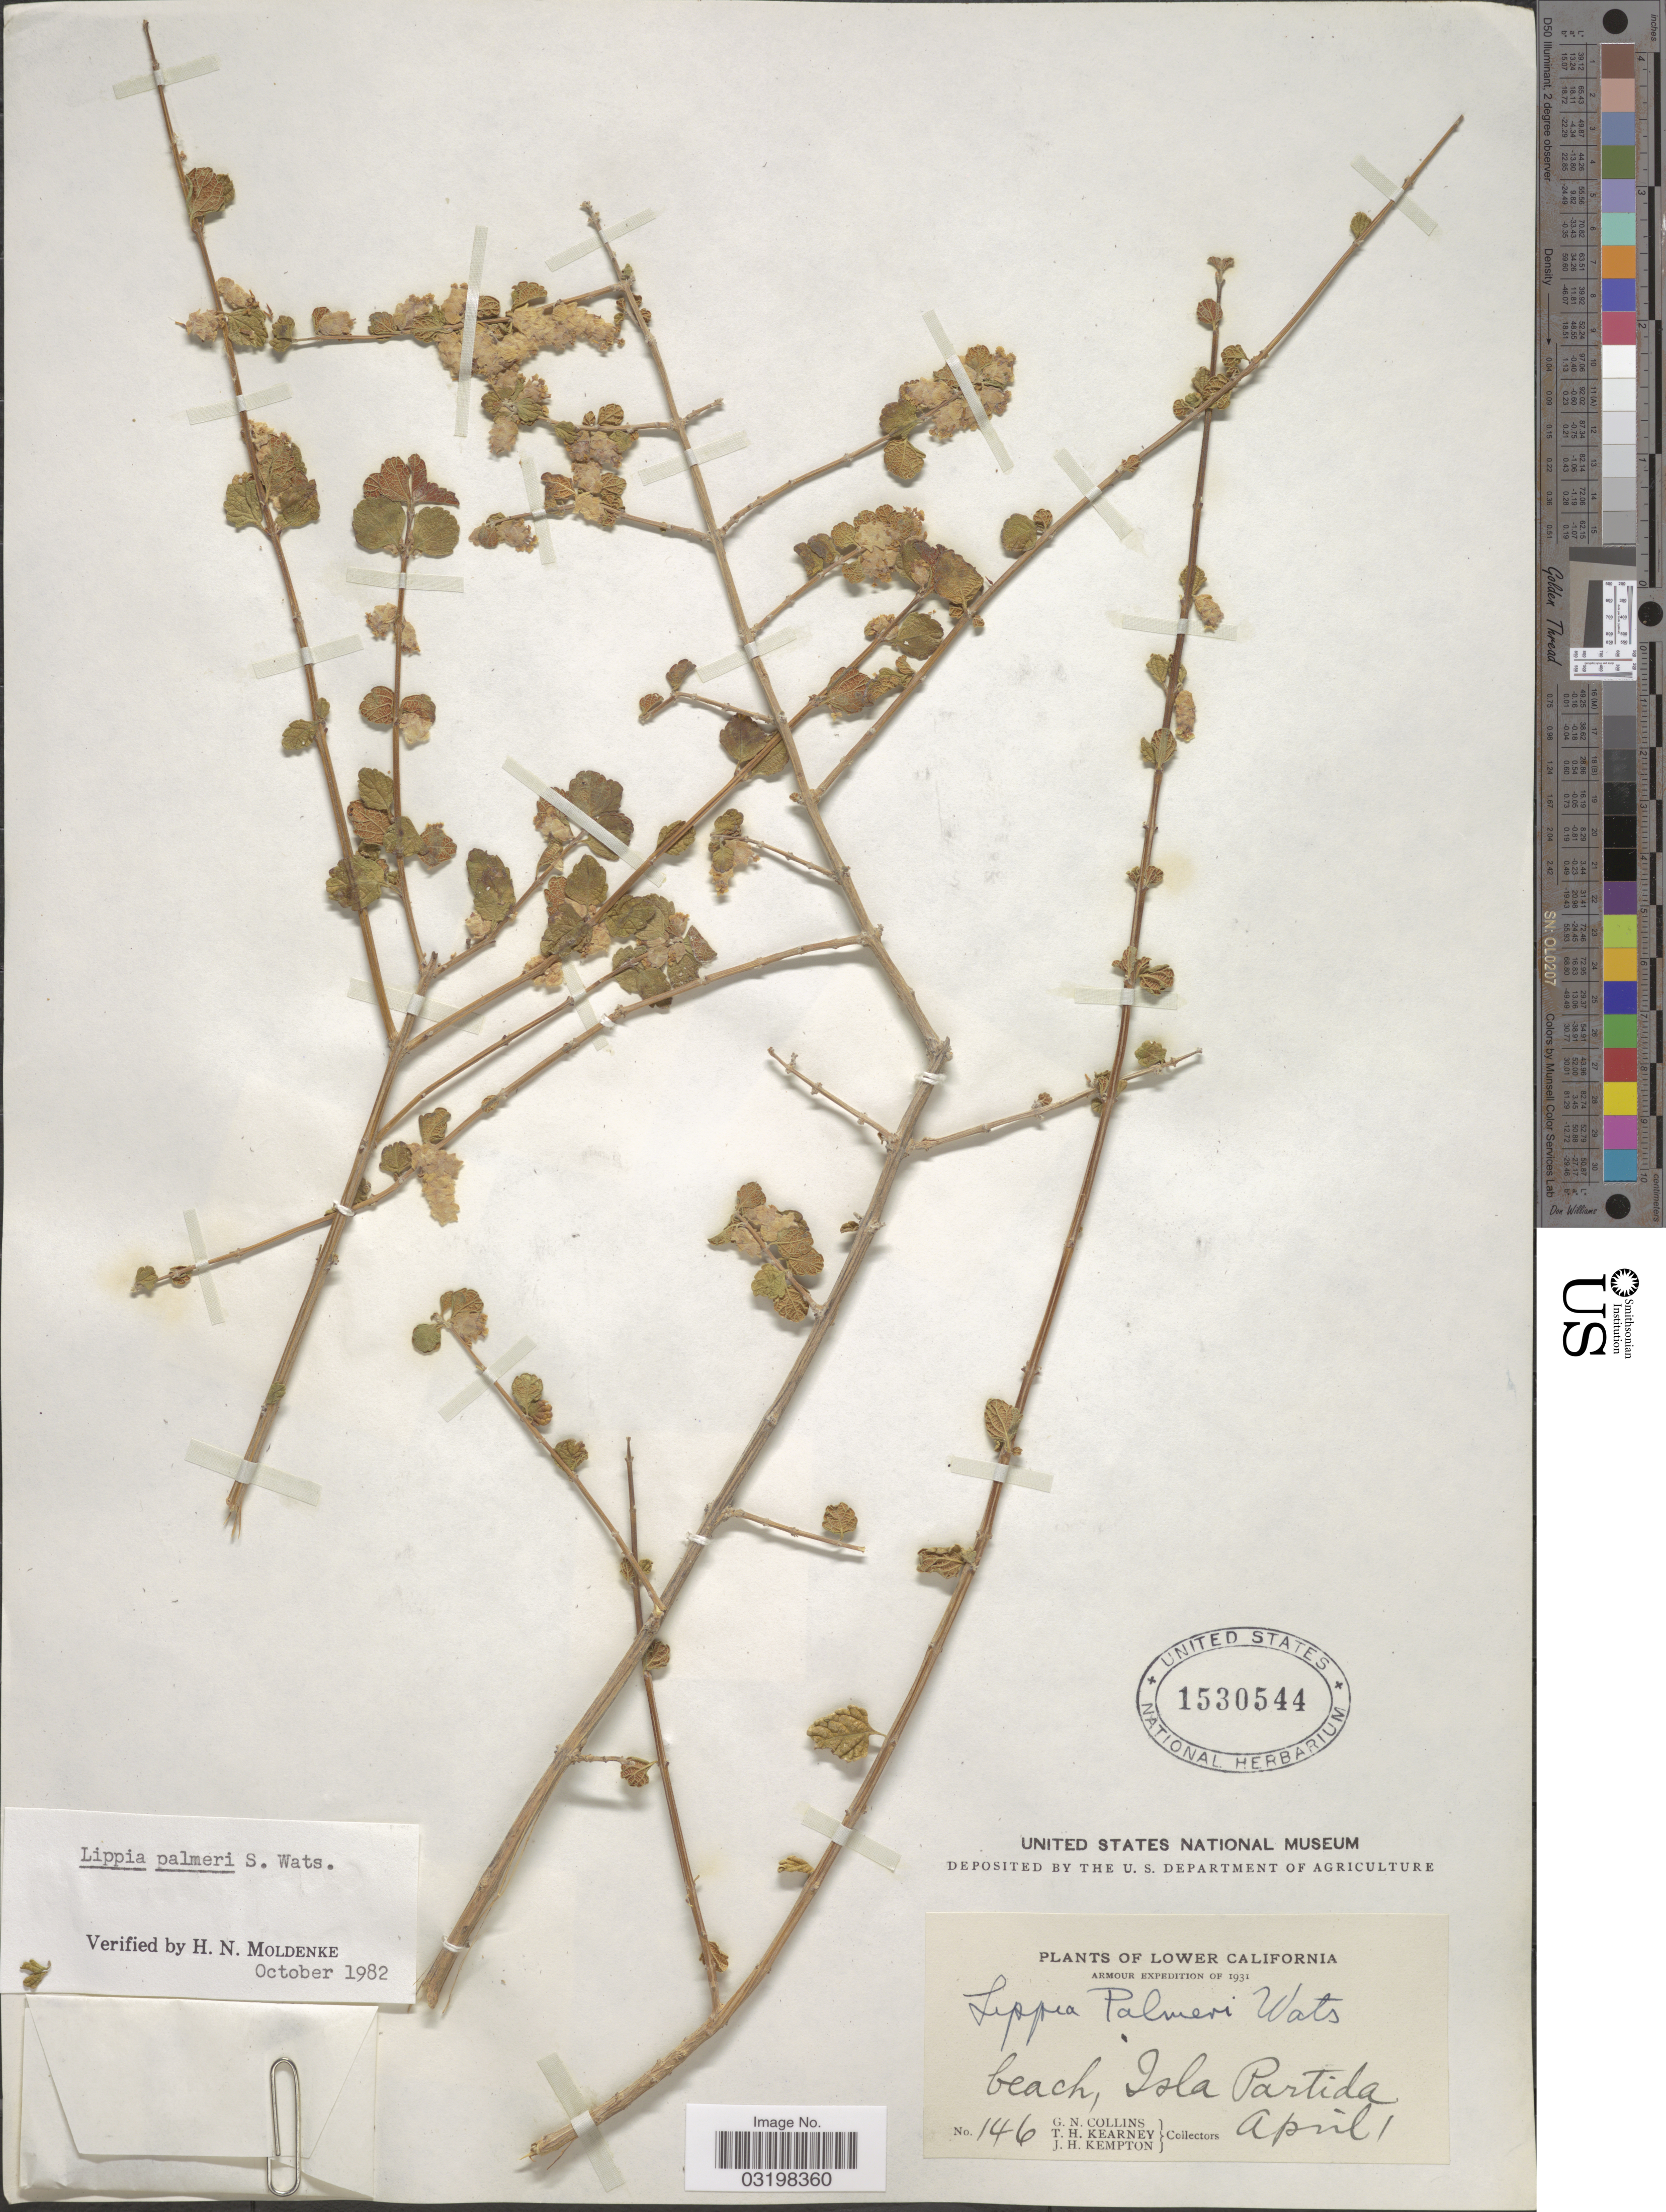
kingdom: Plantae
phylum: Tracheophyta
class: Magnoliopsida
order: Lamiales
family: Verbenaceae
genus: Lippia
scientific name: Lippia palmeri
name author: S. Watson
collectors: G. Collins, T. H. Kearney & J. H. Kempton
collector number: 146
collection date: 1931-04-01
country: Mexico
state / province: Baja California Norte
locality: Beach, Isla Partida. Lower California.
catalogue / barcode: US 1530544